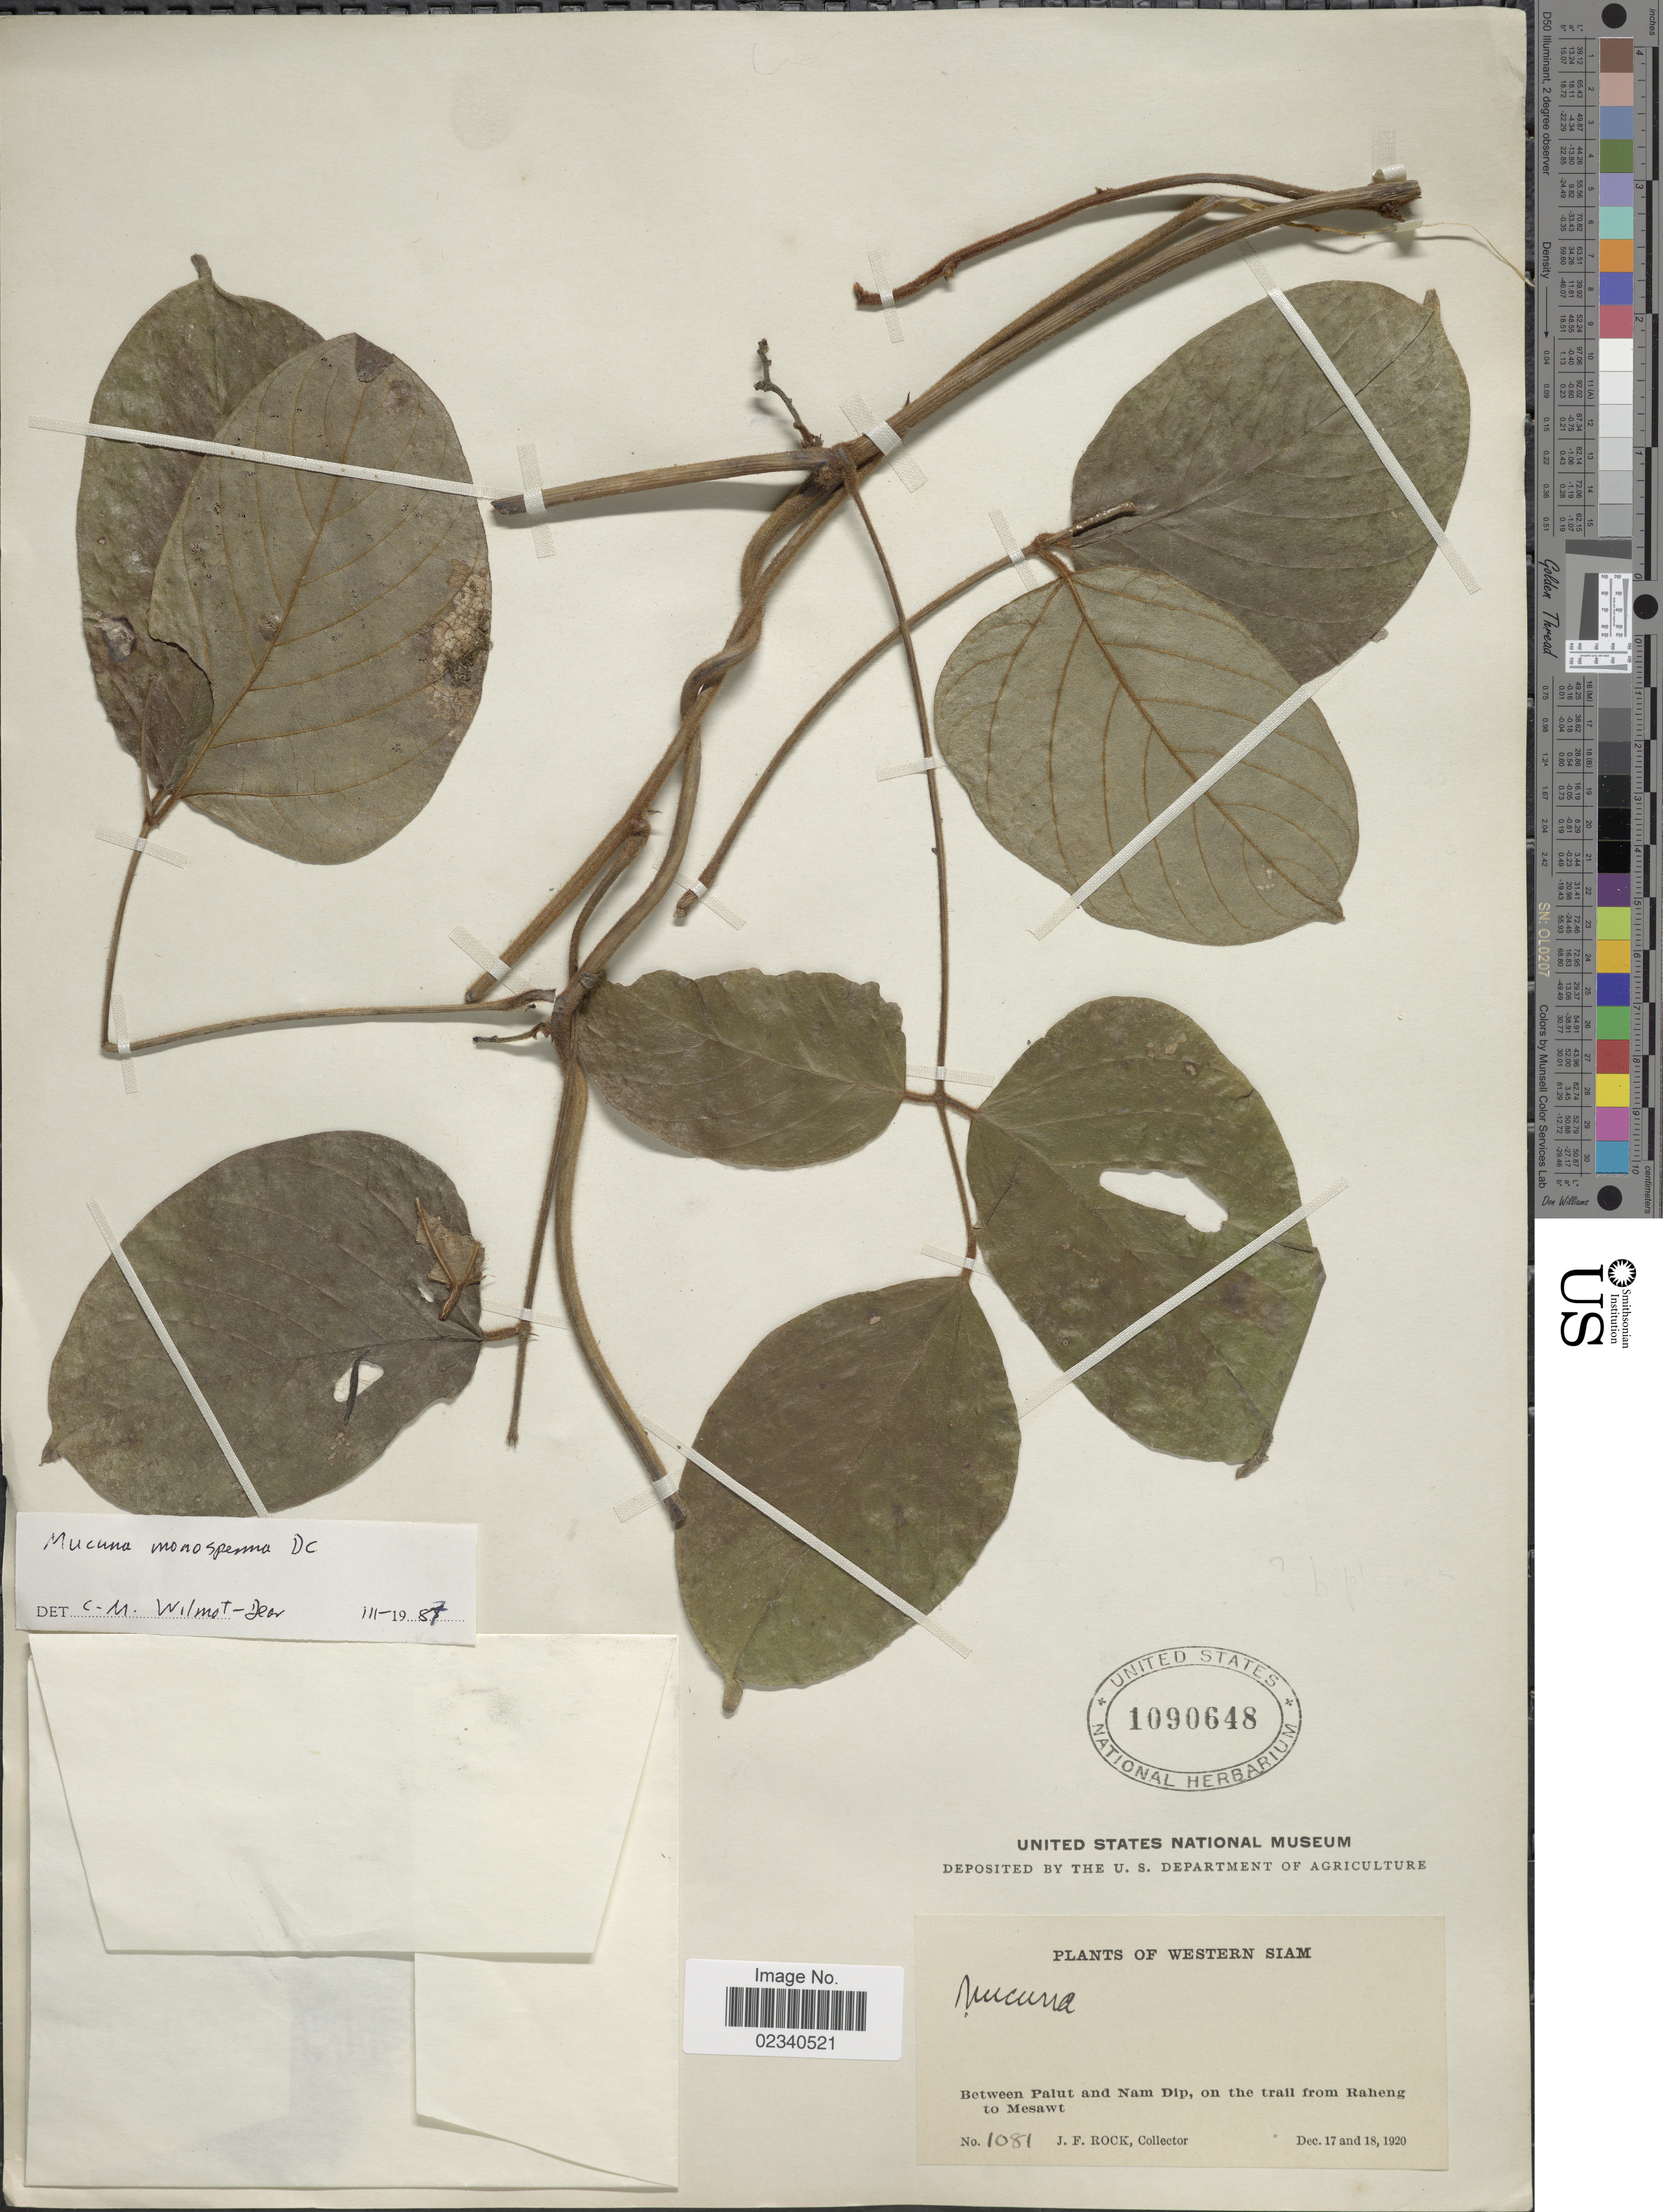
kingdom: Plantae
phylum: Tracheophyta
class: Magnoliopsida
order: Fabales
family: Fabaceae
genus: Mucuna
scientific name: Mucuna monosperma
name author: Wight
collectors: J. Rock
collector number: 1081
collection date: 1920-12-17/1920-12-18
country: Thailand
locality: Western Siam. Between Palut and Nam Dip, on the trail from Raheng to Mesawt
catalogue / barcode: US 1090648